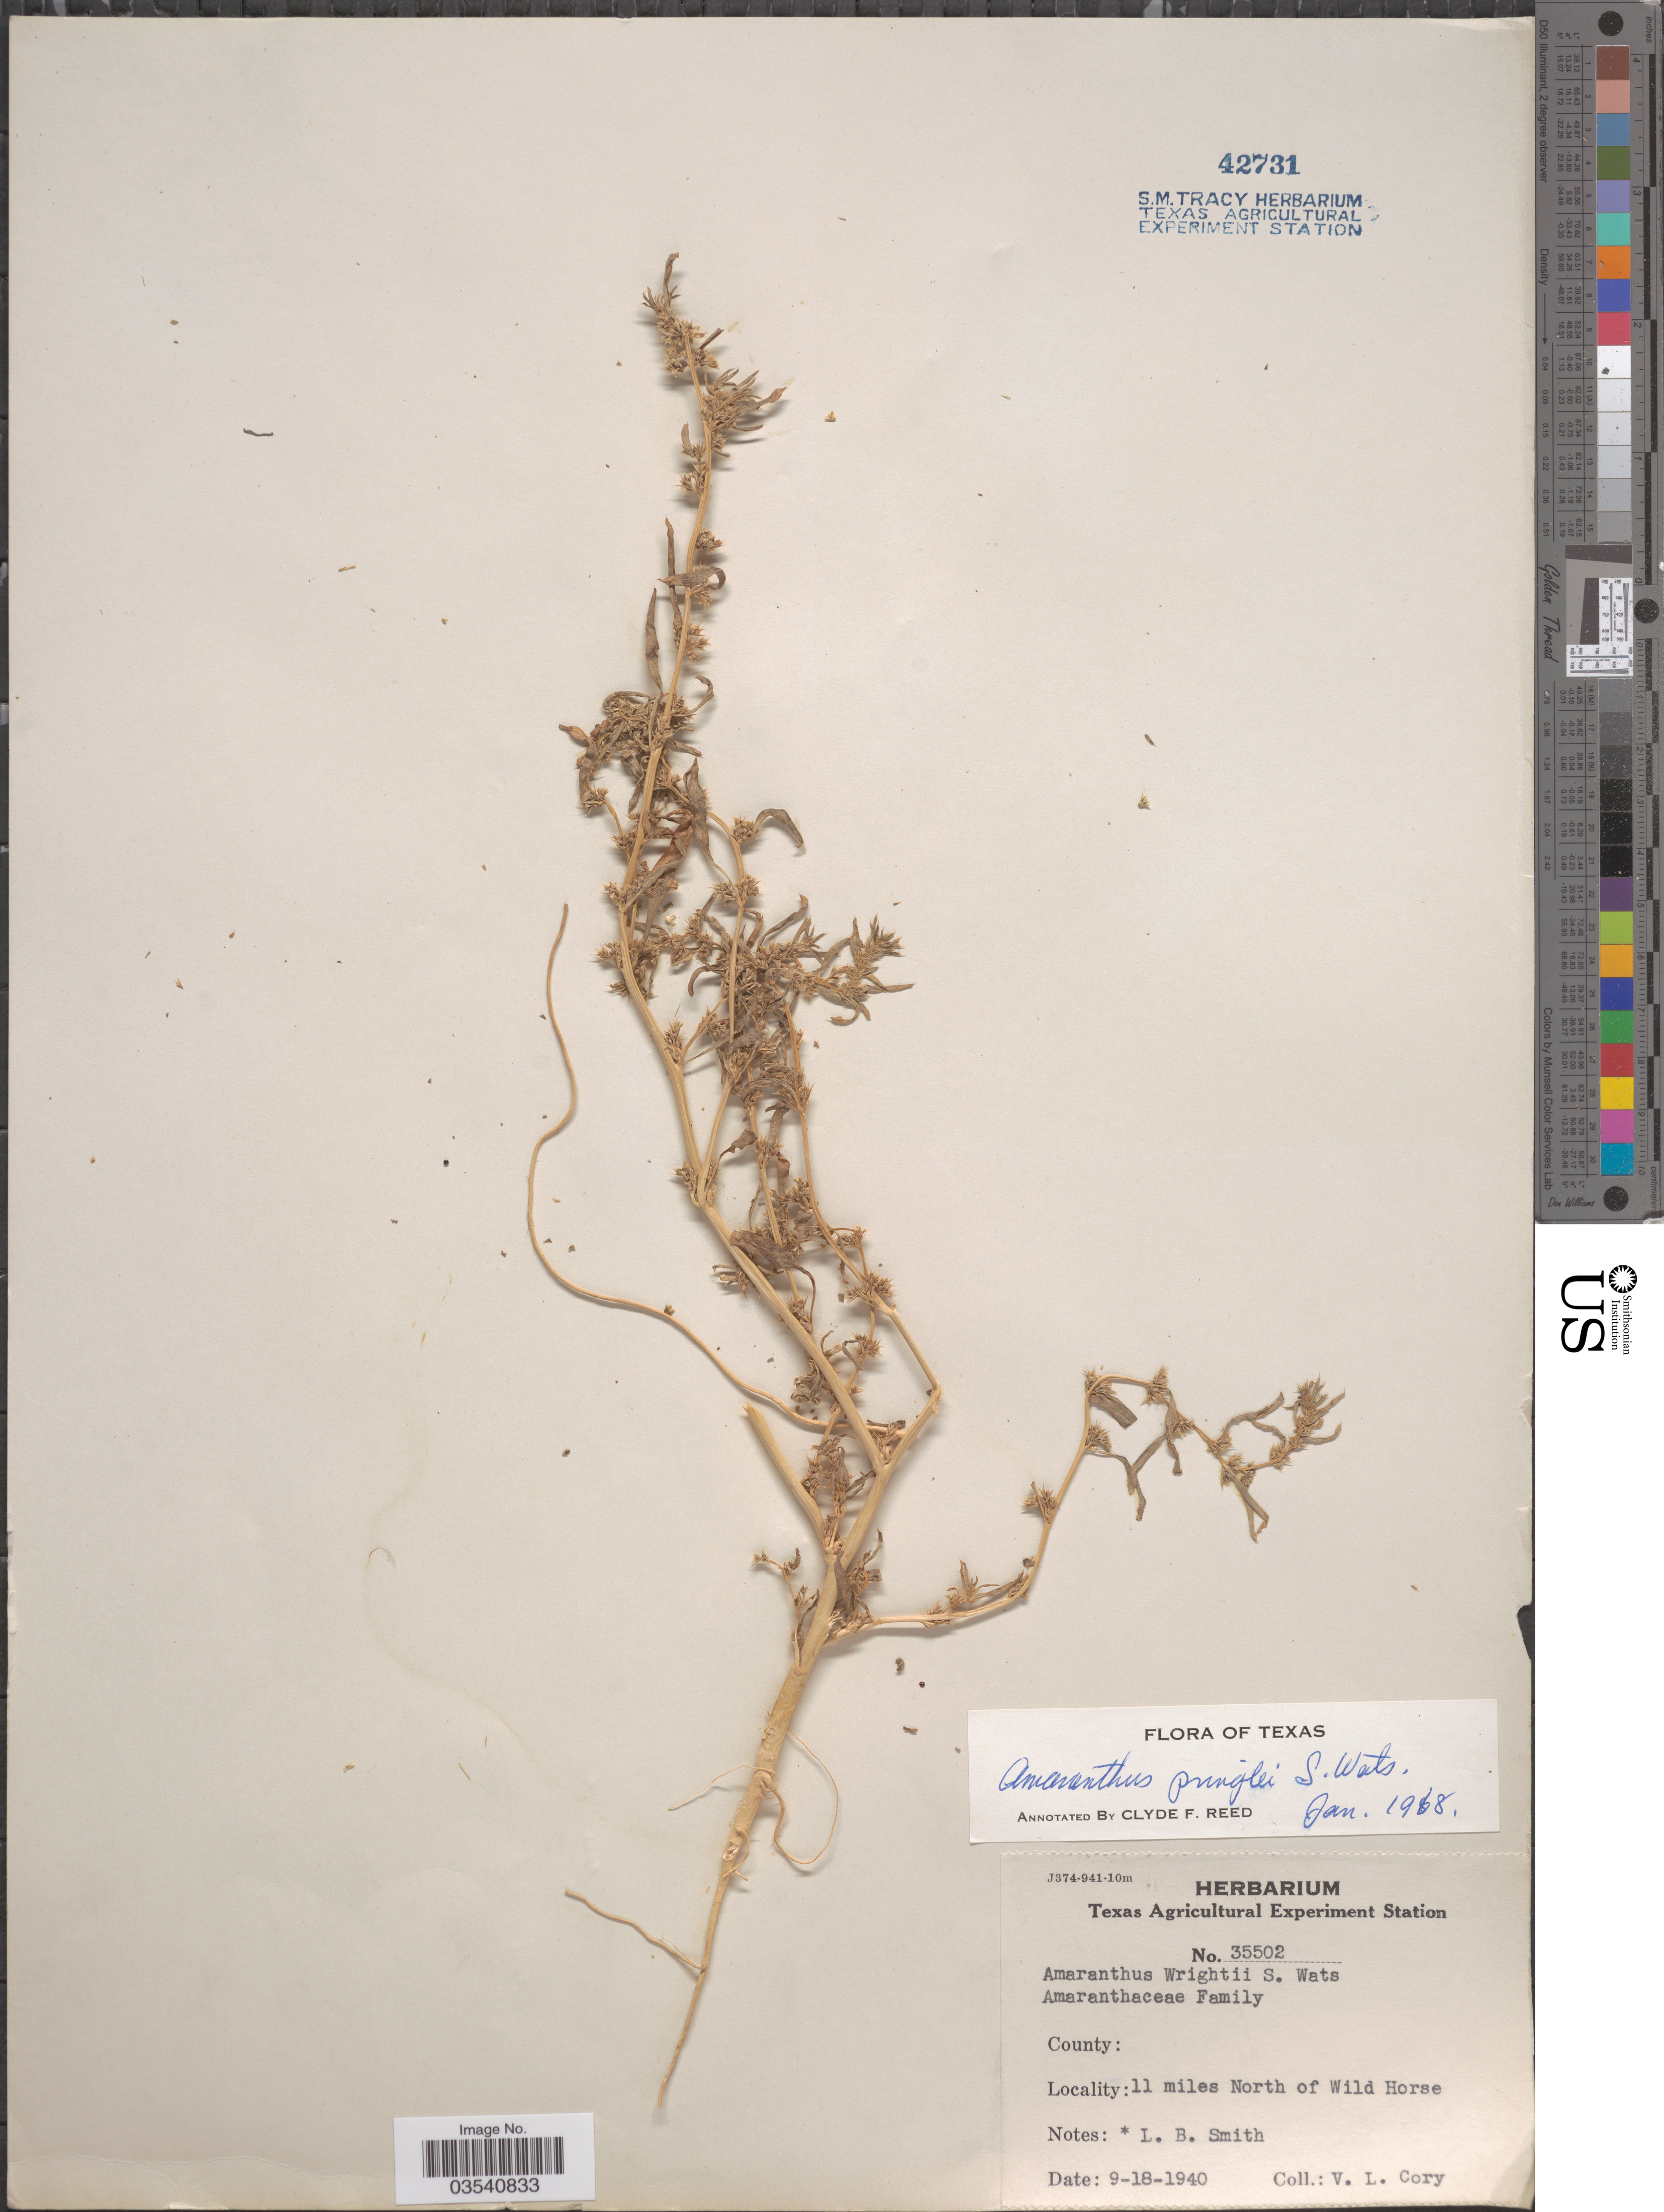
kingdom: Plantae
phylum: Tracheophyta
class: Magnoliopsida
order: Caryophyllales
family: Amaranthaceae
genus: Amaranthus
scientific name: Amaranthus pringlei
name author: S. Watson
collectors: V. Cory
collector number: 35502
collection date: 1940-09-18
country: United States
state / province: Texas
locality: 11 miles North of Wild Horse.